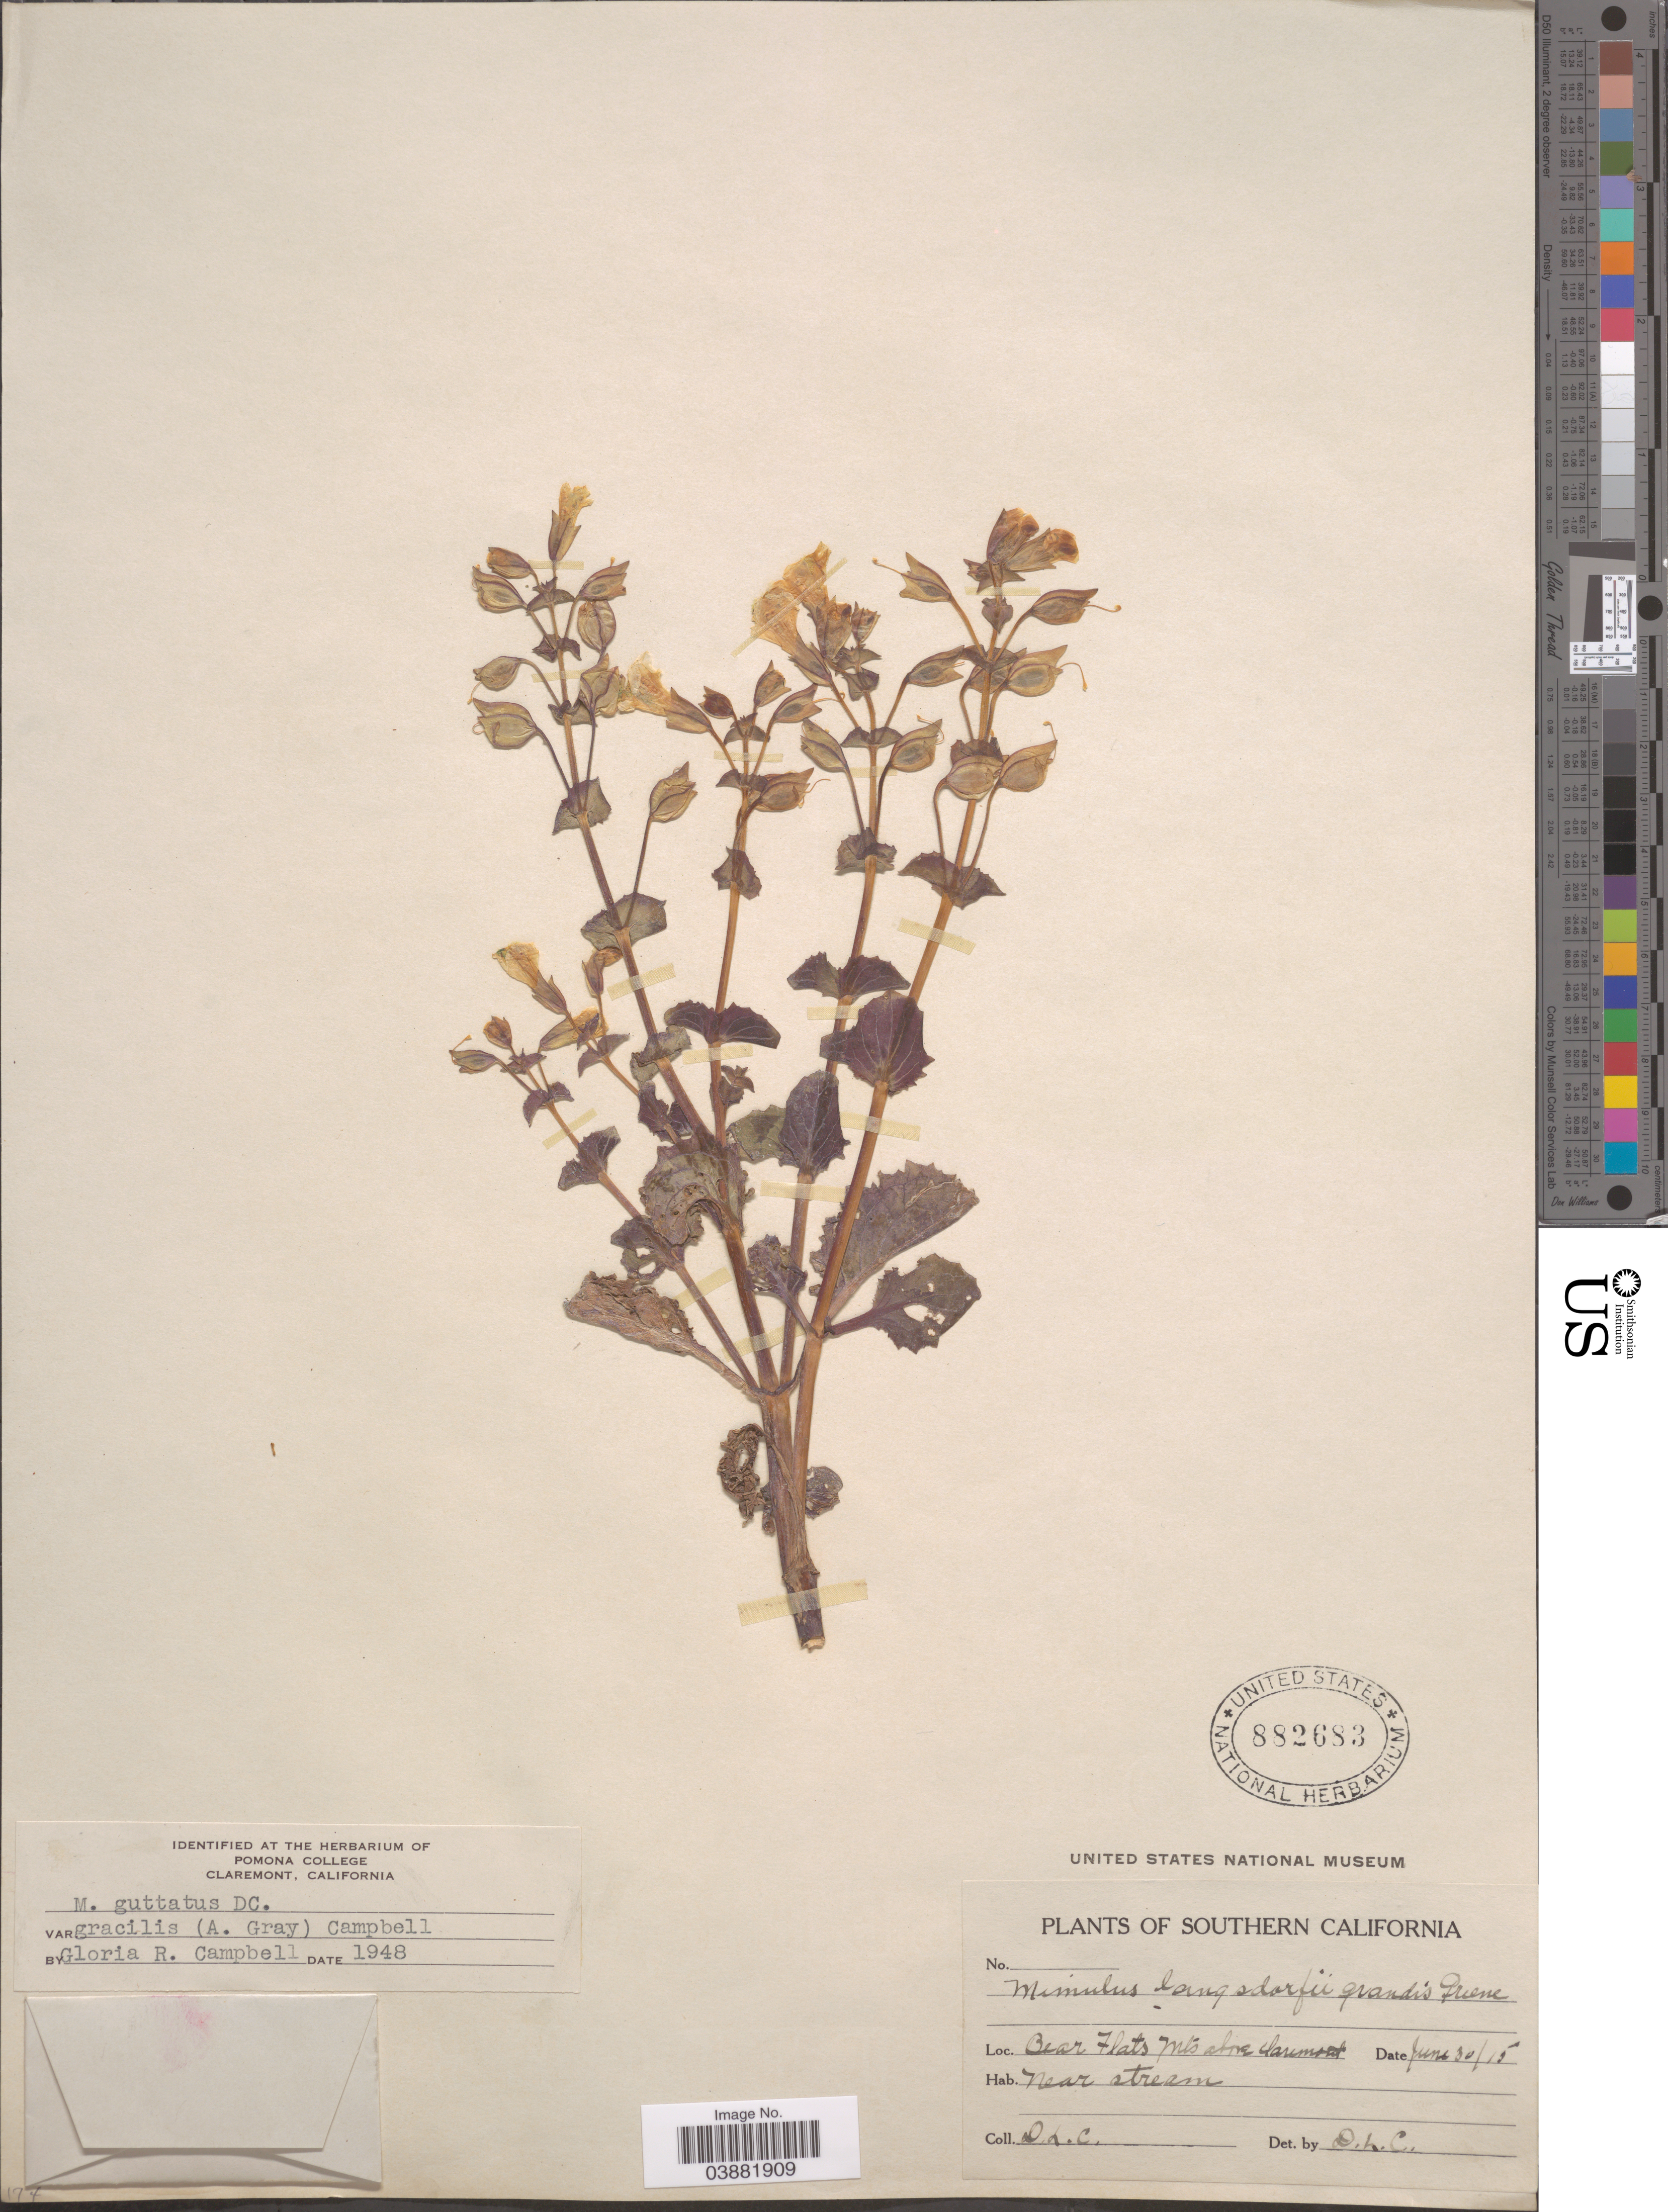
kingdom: Plantae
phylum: Tracheophyta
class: Magnoliopsida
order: Lamiales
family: Phrymaceae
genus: Mimulus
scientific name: Mimulus guttatus var. gracilis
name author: (A. Gray) G.R. Campb.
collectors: D. L. C.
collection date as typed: Transcribed d/m/y: 30/6/15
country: United States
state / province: California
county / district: Los Angeles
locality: Southern California. Bear Flats Mts above Claremont.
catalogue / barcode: US 882683